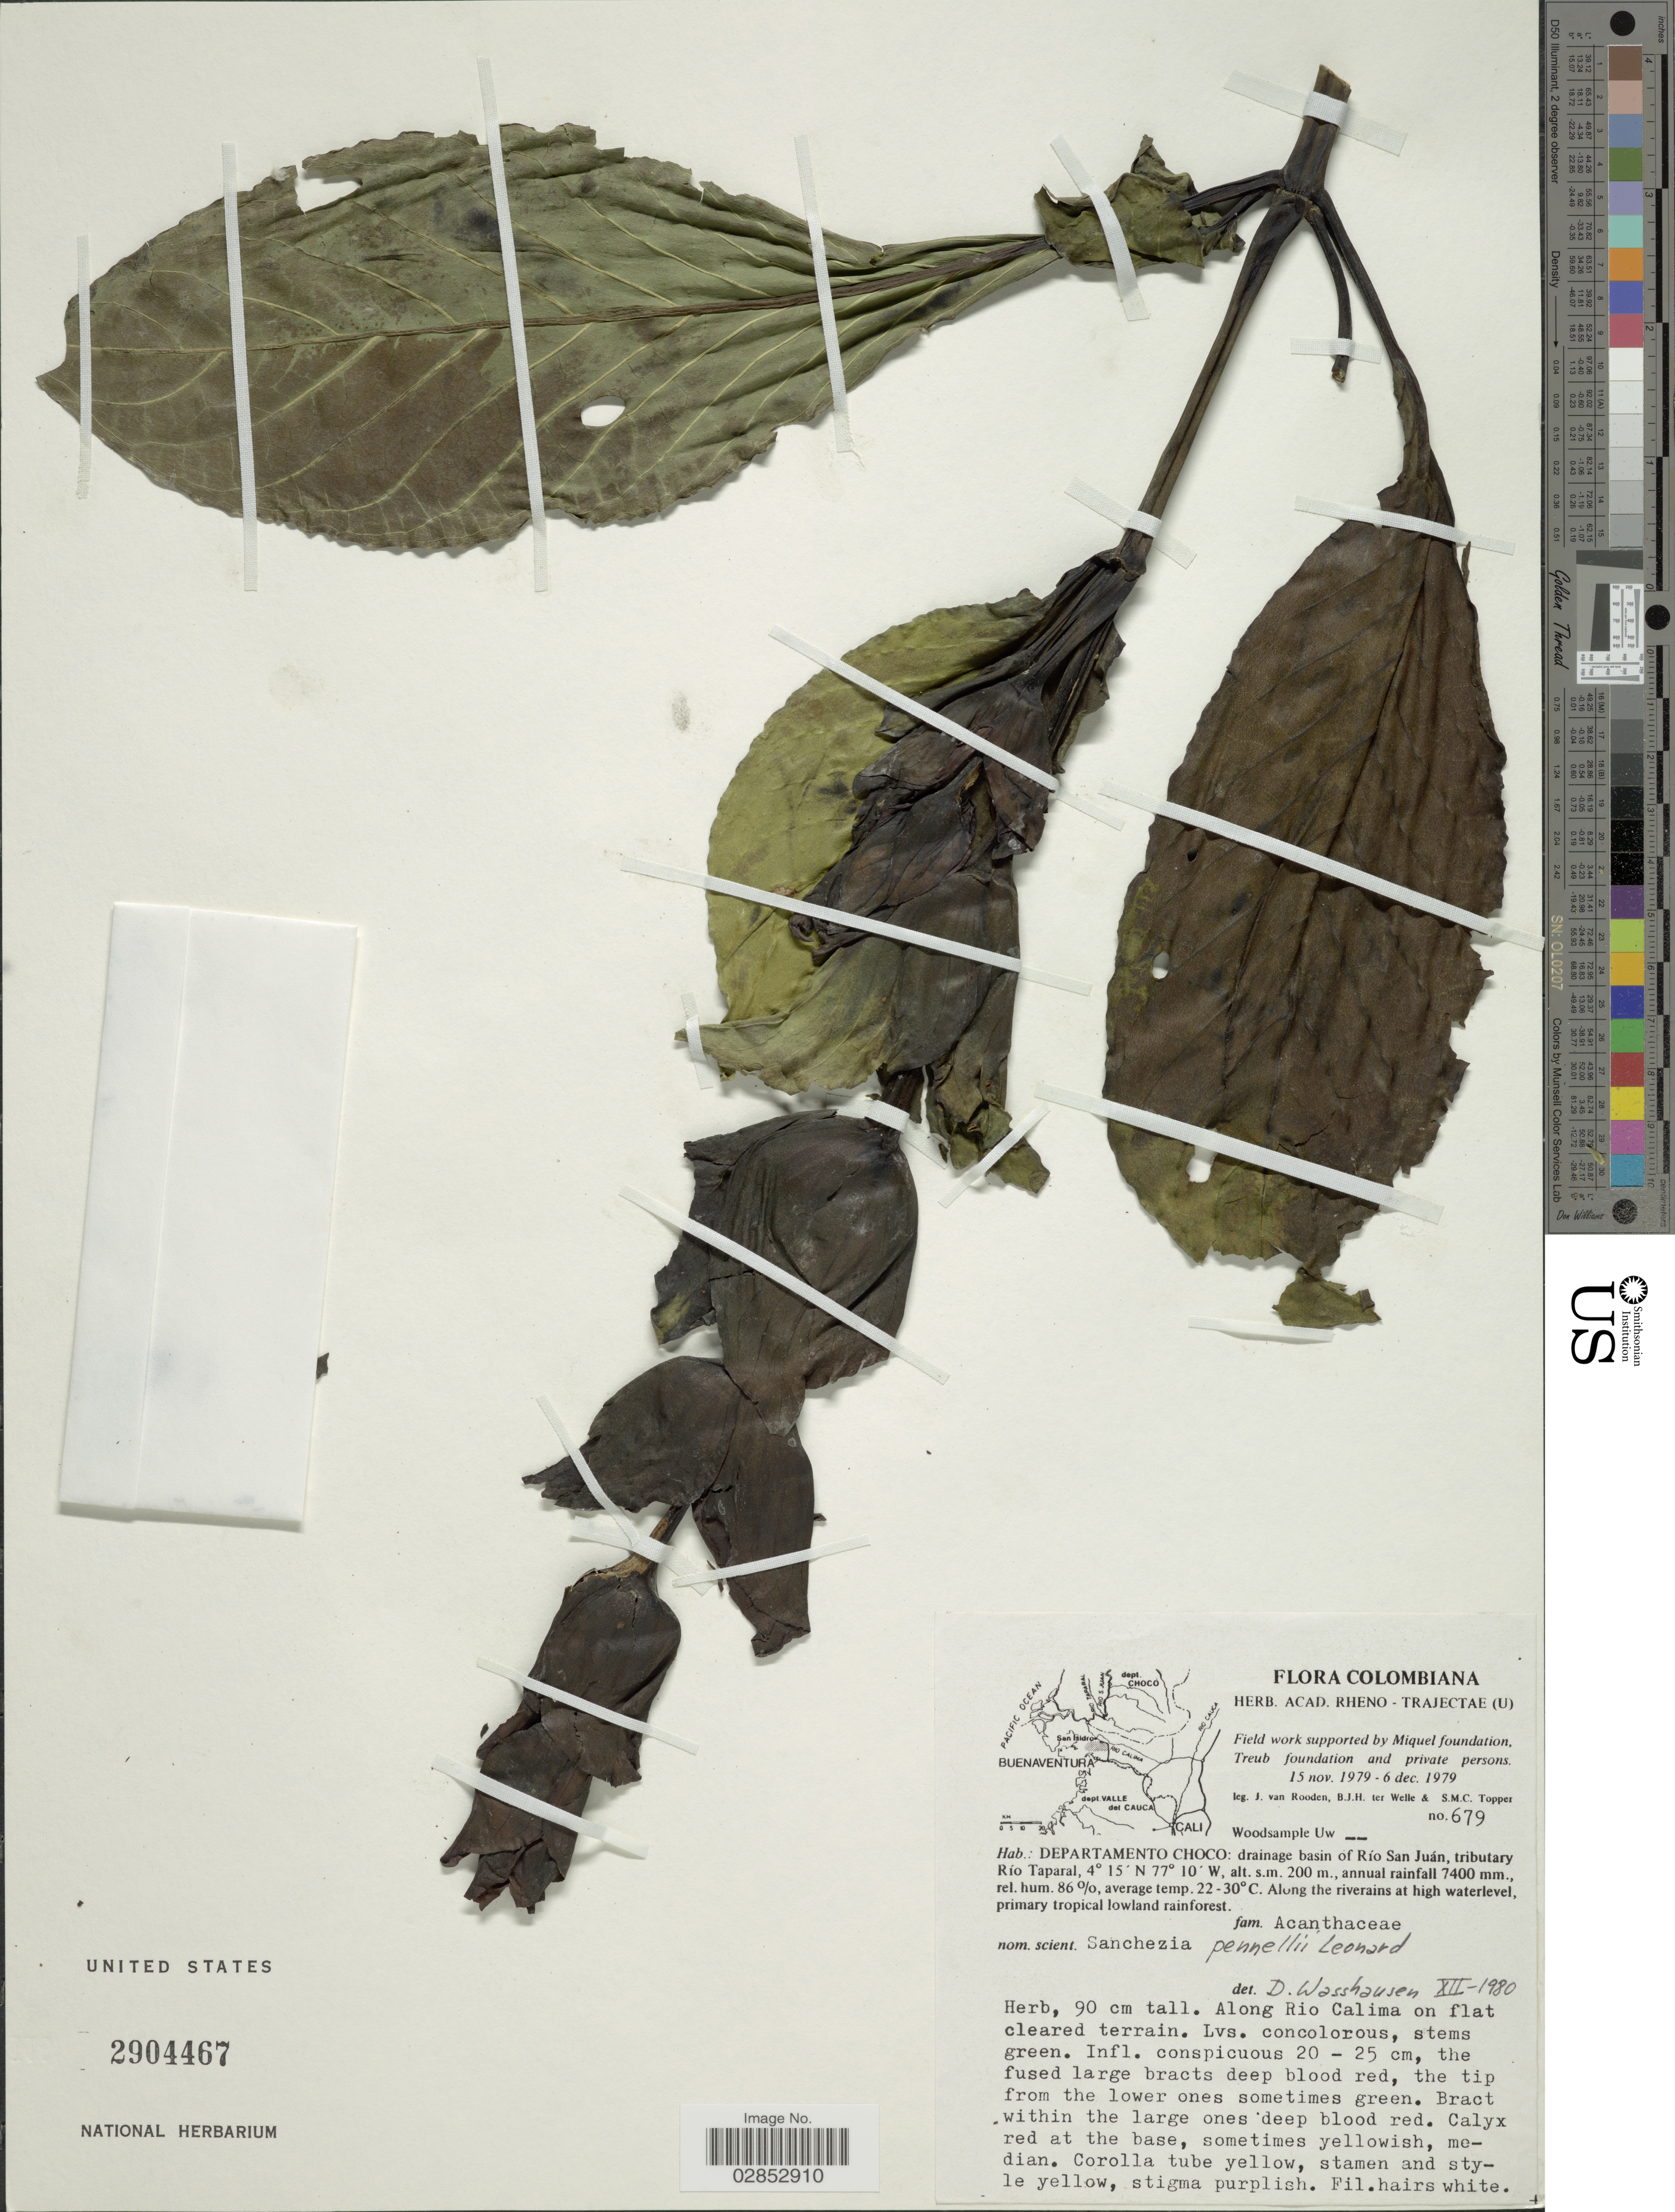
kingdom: Plantae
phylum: Tracheophyta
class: Magnoliopsida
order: Lamiales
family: Acanthaceae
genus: Sanchezia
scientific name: Sanchezia macrocnemis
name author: (Nees) Wassh.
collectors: J. Van Rooden, B. ter Welle & S. Topper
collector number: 679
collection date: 1979-11-15/1979-12-06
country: Colombia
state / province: Chocó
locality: Departamento Choco: drainage basin of Río San Juán, tributary Río Taparal.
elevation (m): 200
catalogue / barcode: US 2904467